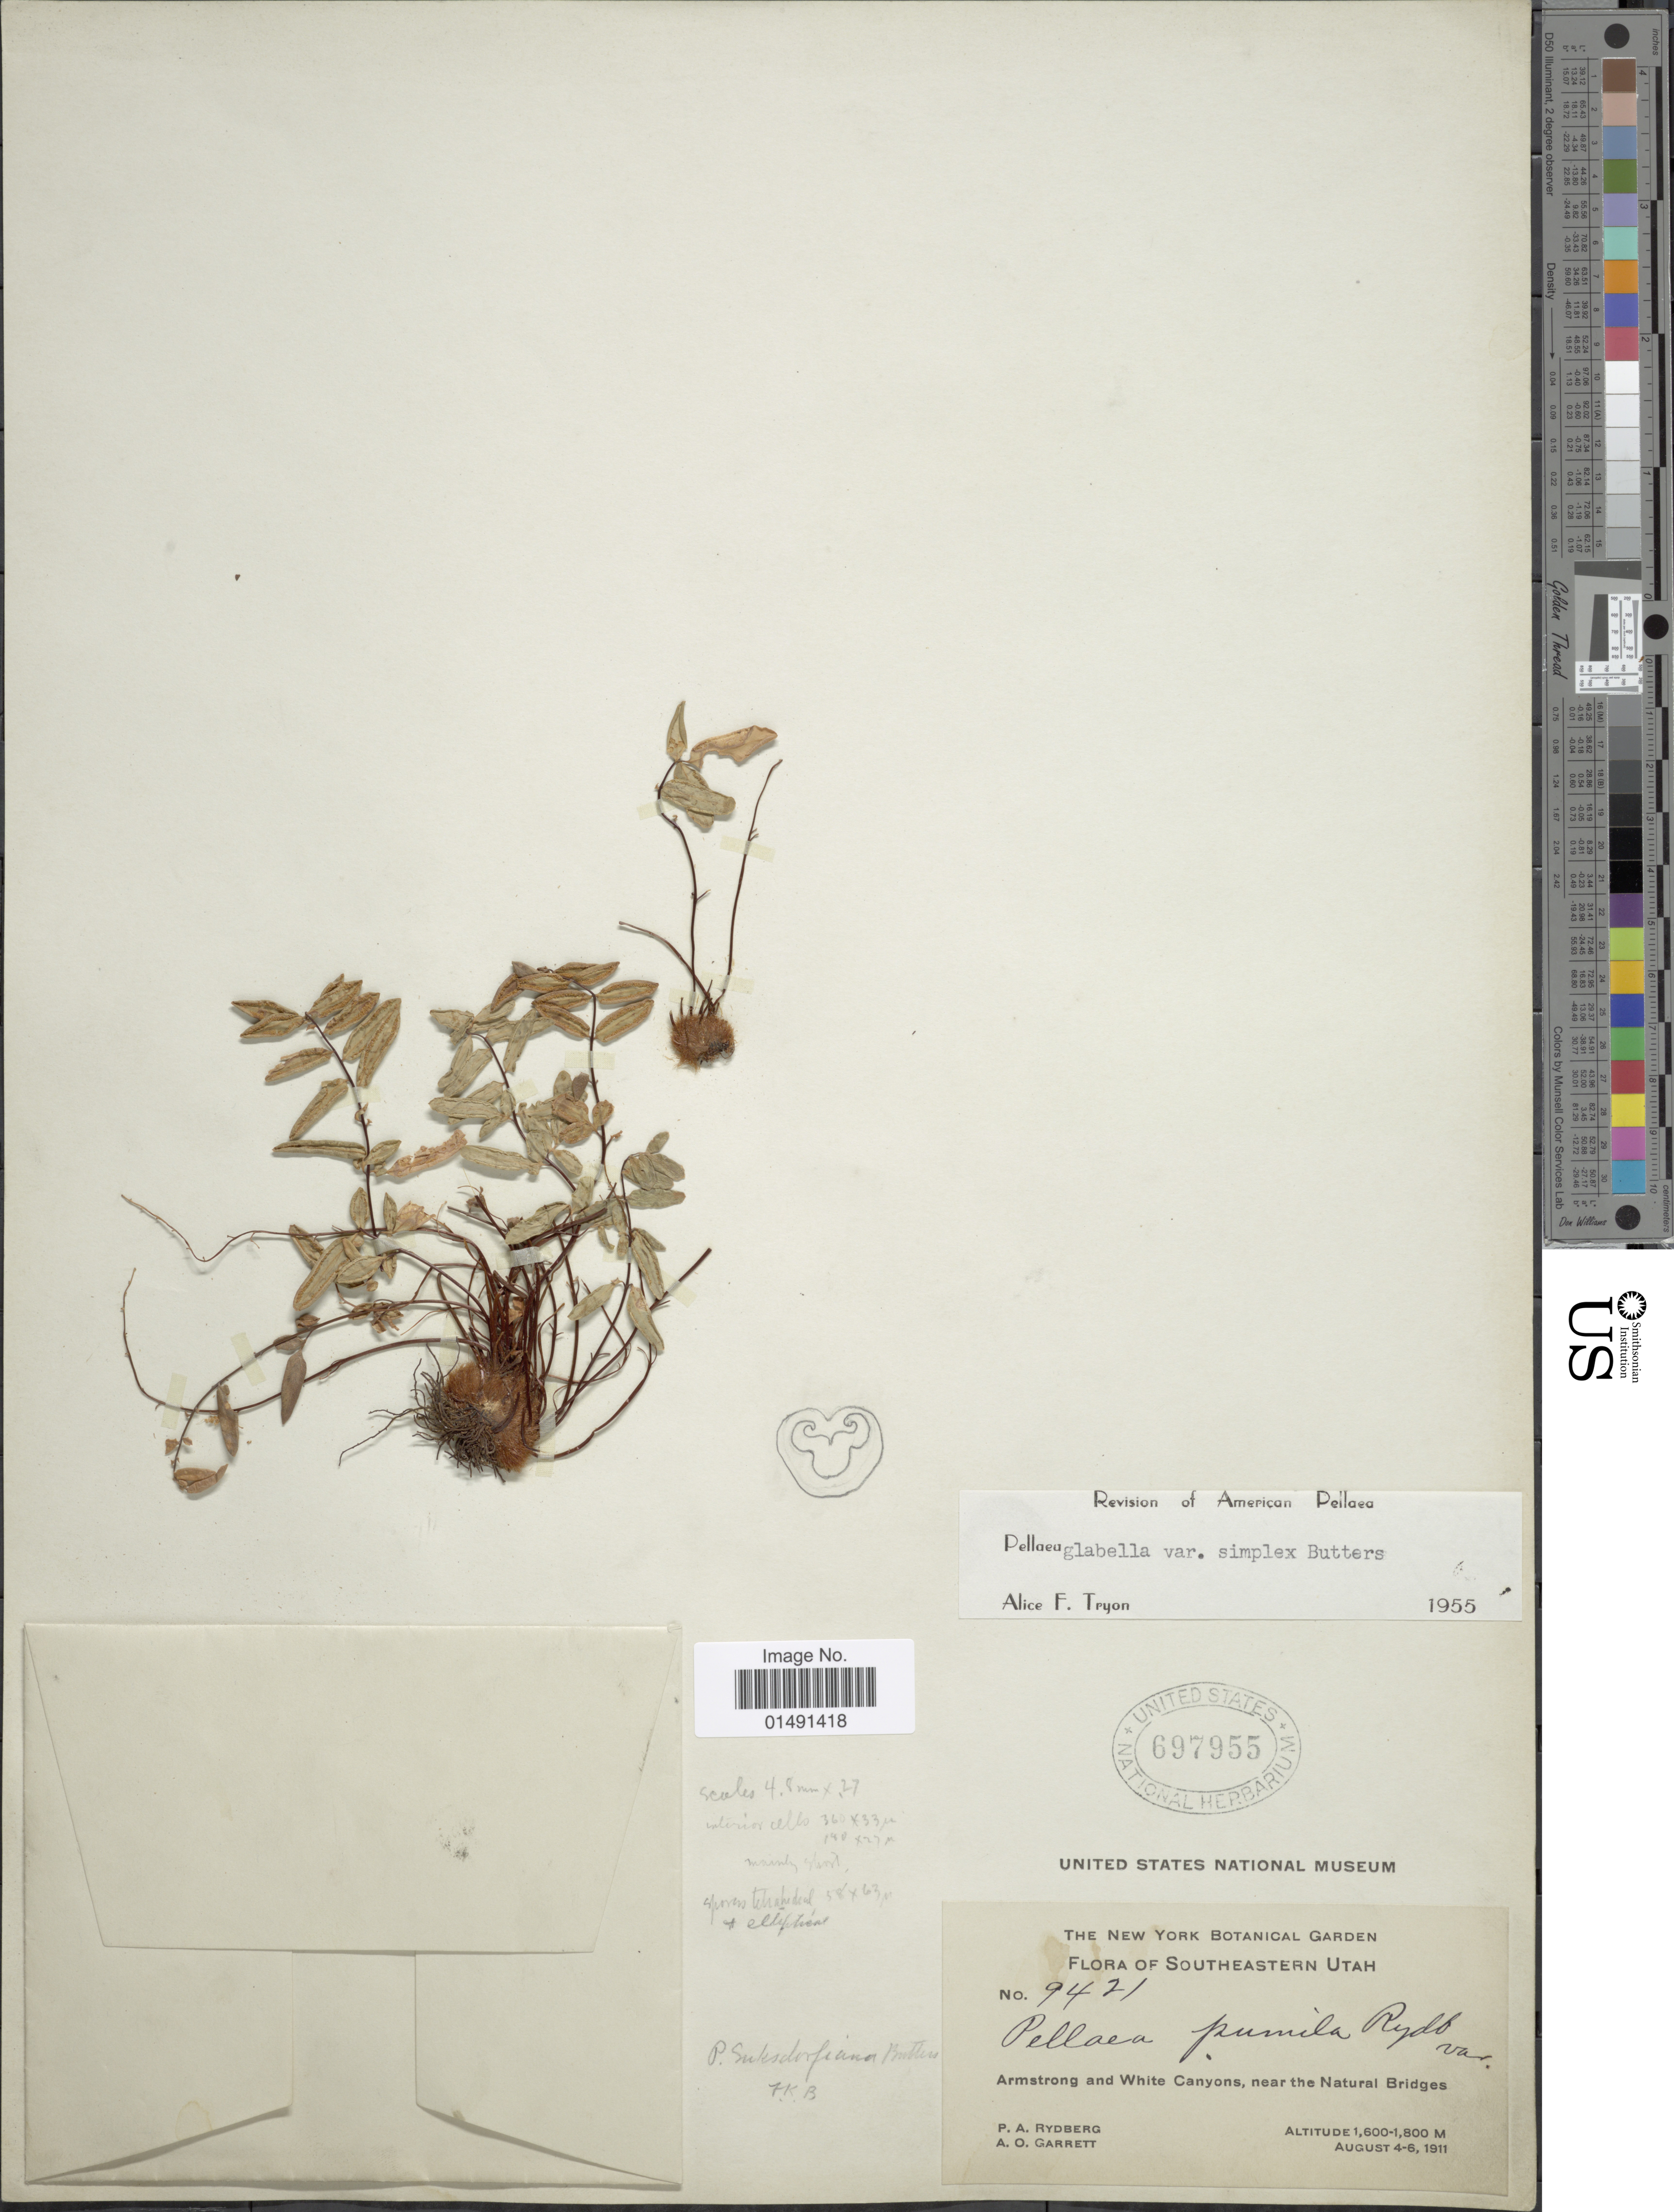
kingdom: Plantae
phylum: Tracheophyta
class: Polypodiopsida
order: Polypodiales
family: Pteridaceae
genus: Pellaea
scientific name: Pellaea glabella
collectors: P. A. Rydberg & A. O. Garrett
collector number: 9421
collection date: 1911-08-04/1911-08-06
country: United States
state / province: Utah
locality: Southern Utah, Armstrong and White Canyons, near the Natural Bridges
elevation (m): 1600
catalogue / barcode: US 697955